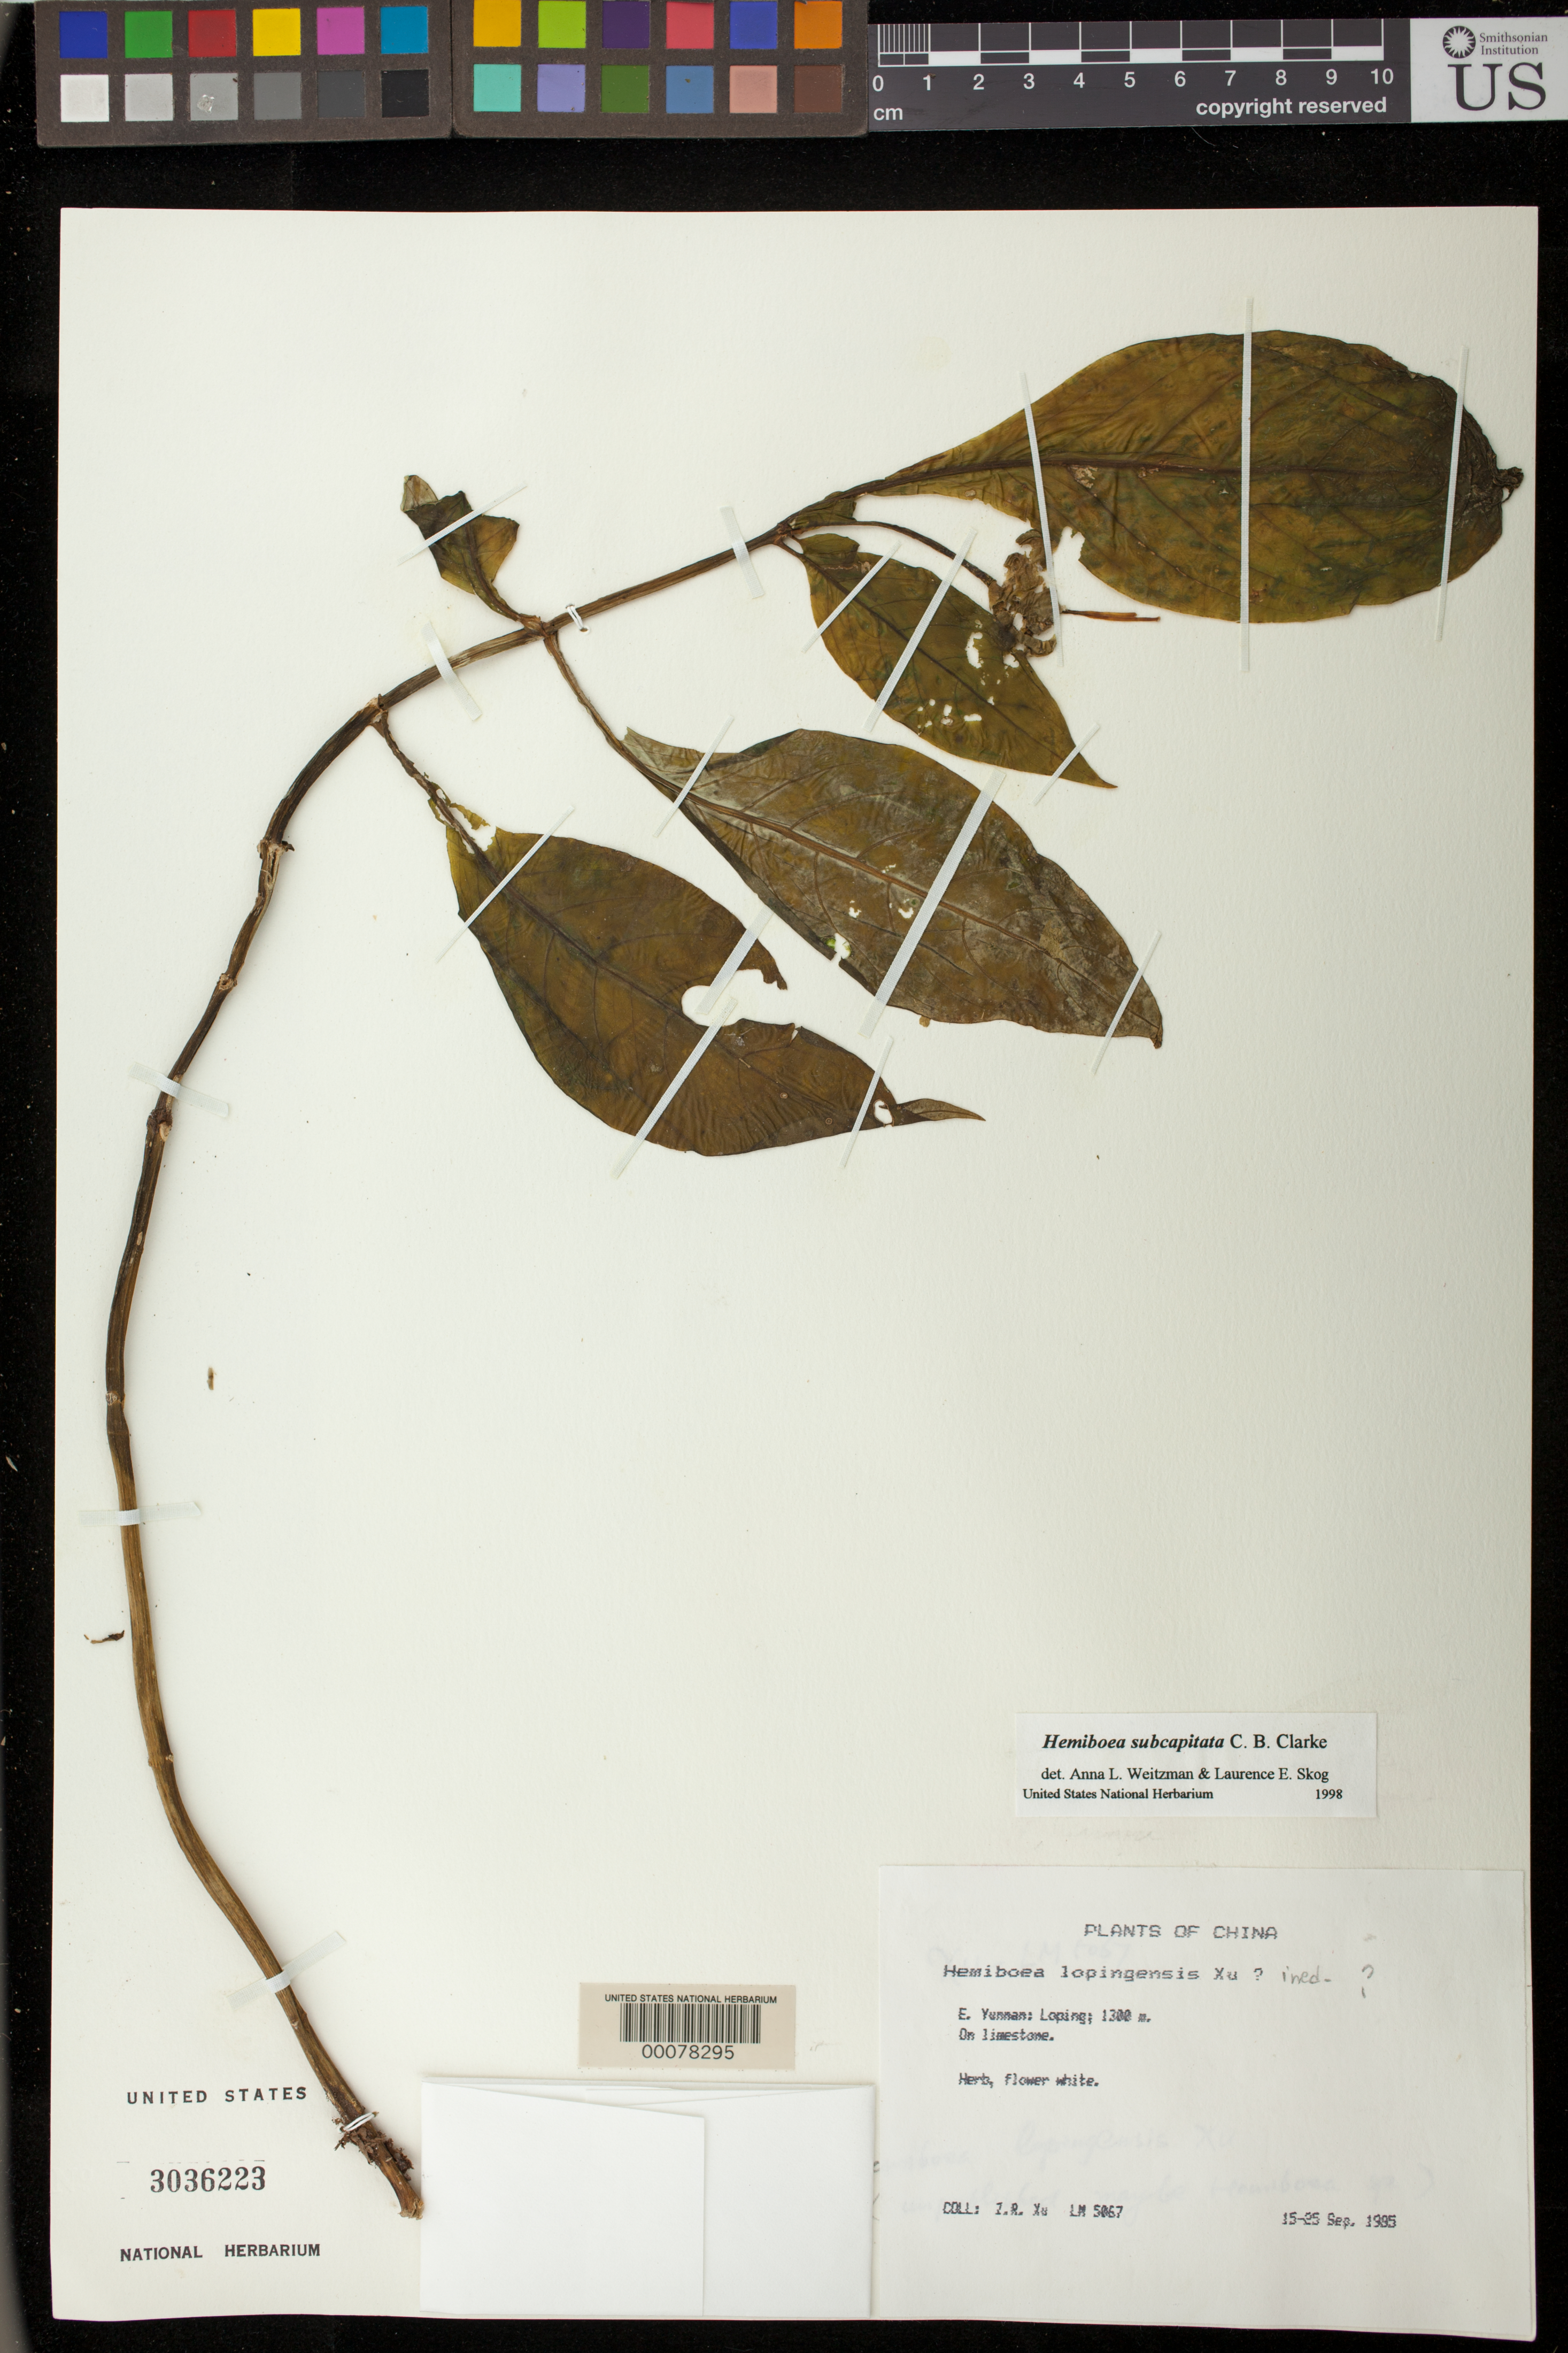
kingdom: Plantae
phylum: Tracheophyta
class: Magnoliopsida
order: Lamiales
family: Gesneriaceae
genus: Hemiboea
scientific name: Hemiboea subcapitata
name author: C.B. Clarke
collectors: Z. Xu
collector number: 5067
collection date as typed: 15-30 Sep 1985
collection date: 1985-09-15/1985-09-30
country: China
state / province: Yunnan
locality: E yunnan, loping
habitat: On limestone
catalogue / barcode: US 3036223